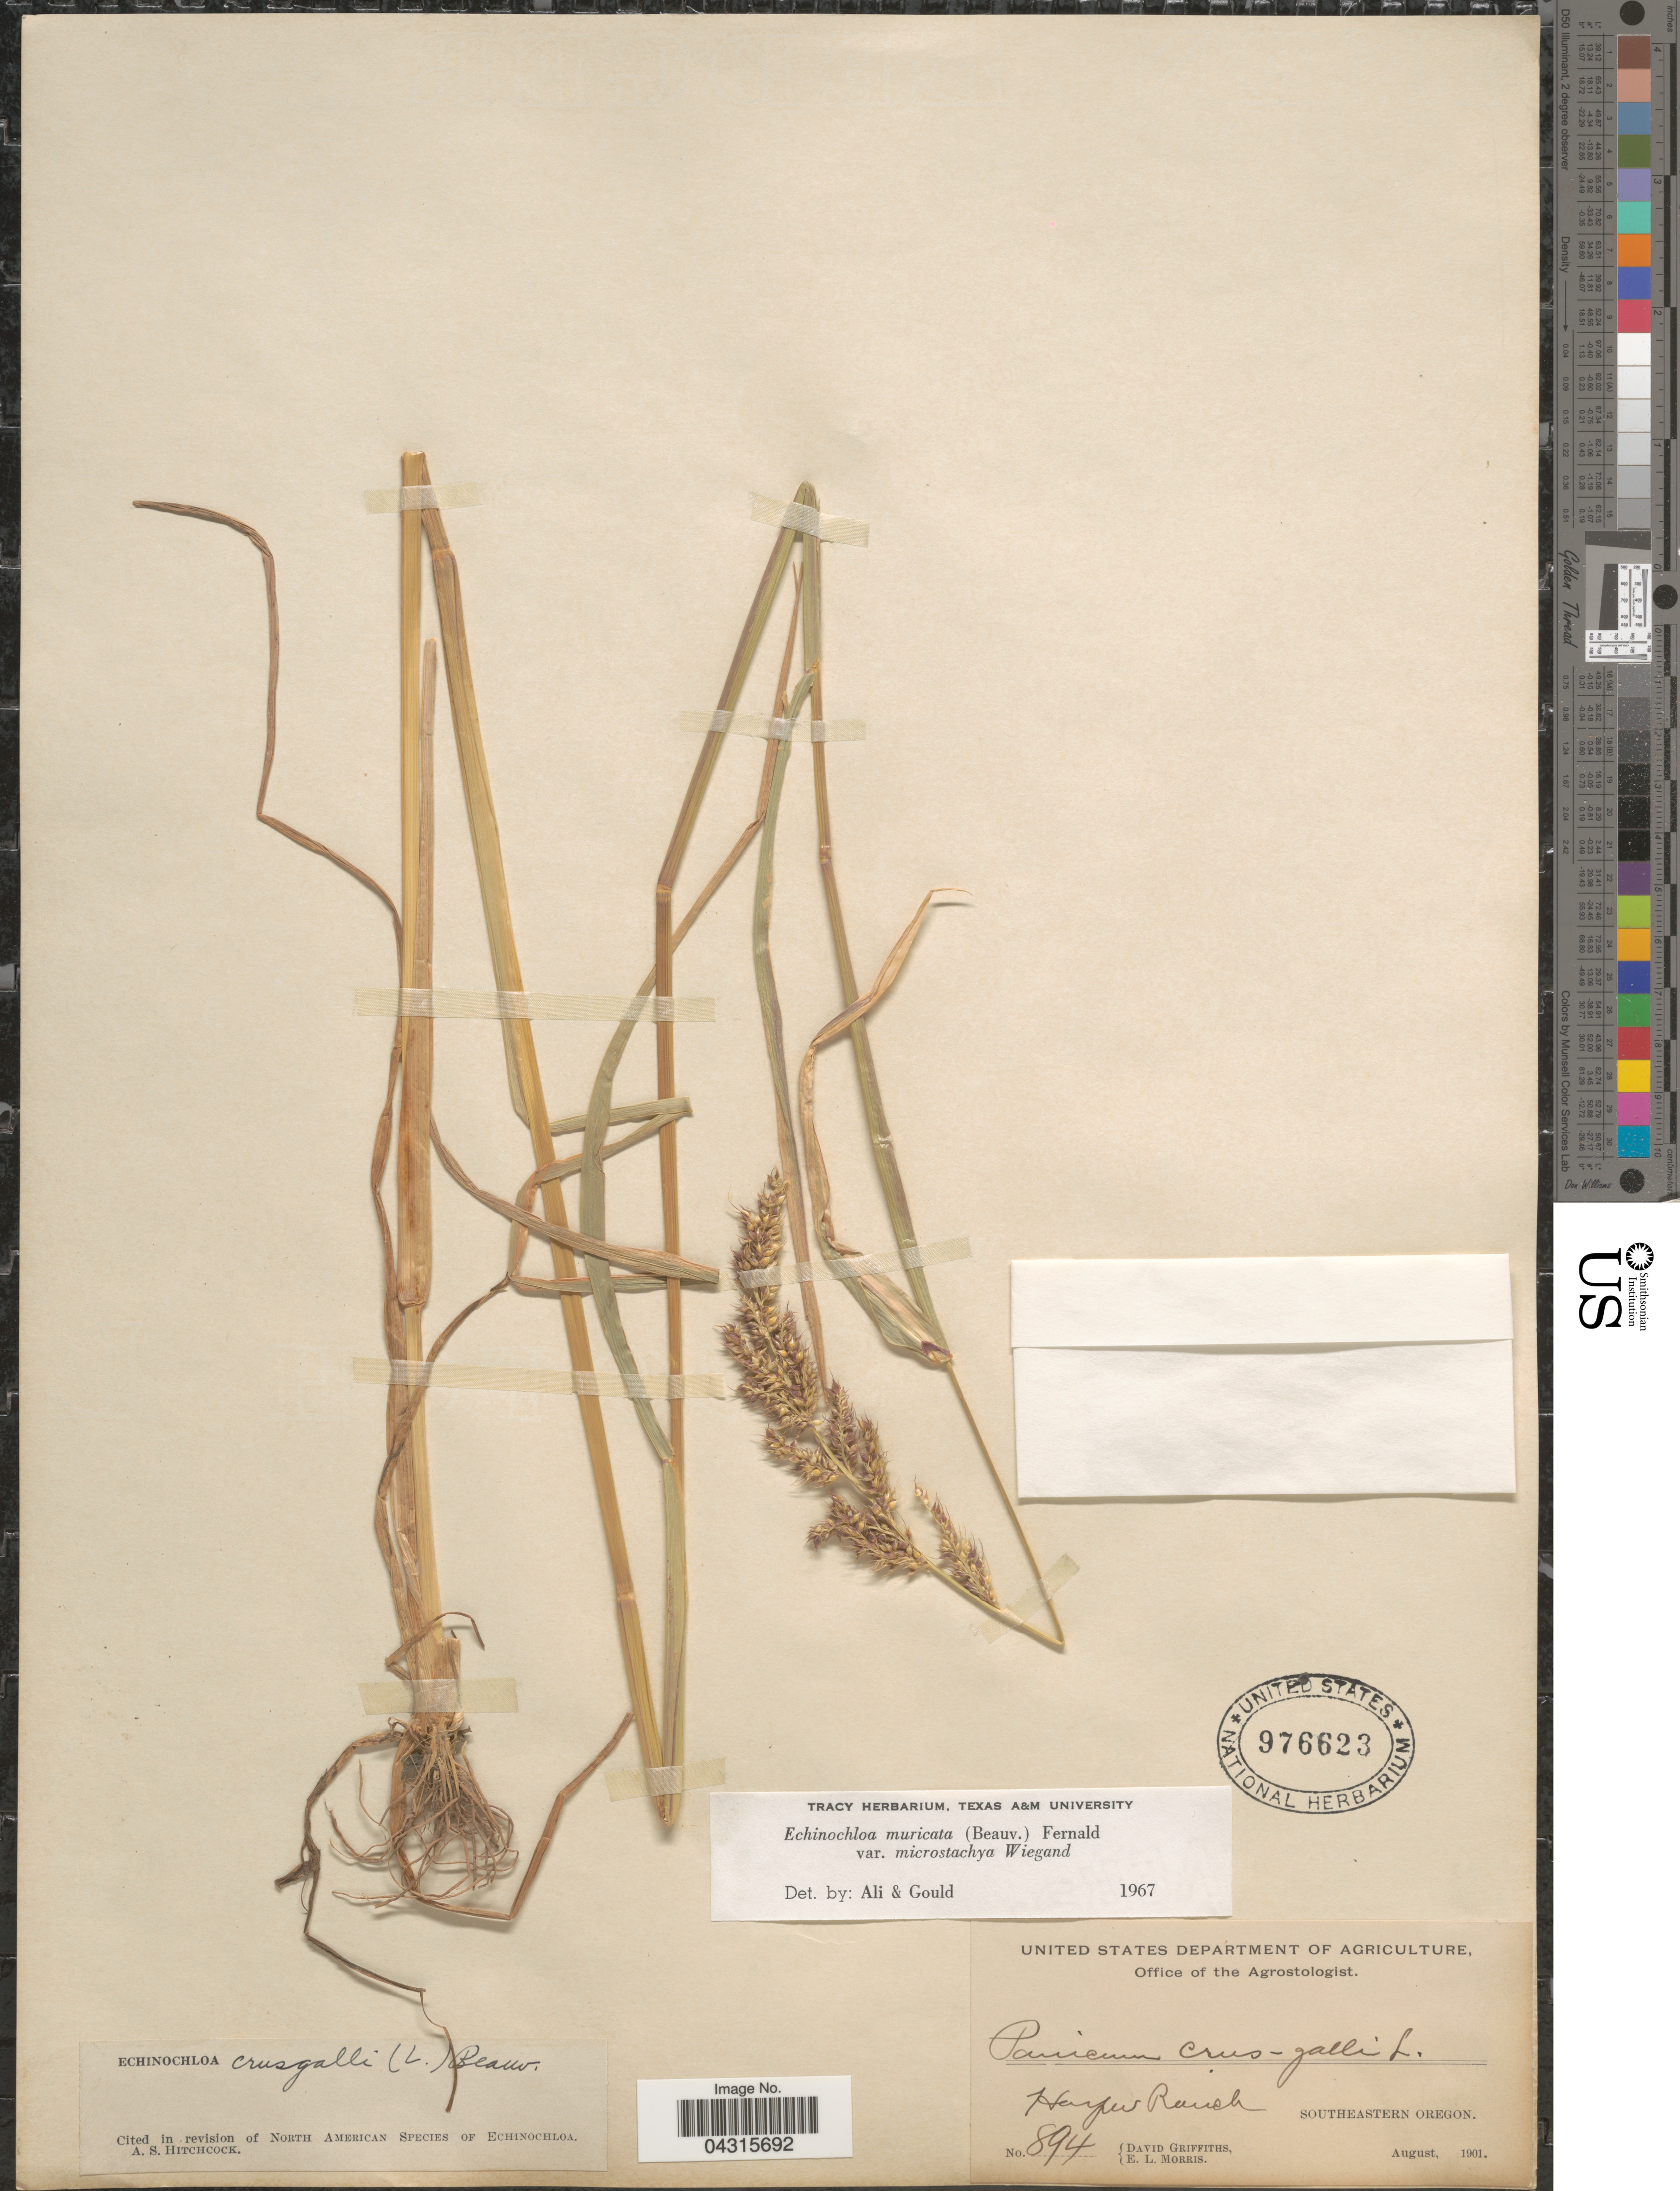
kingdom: Plantae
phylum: Tracheophyta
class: Liliopsida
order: Poales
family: Poaceae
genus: Echinochloa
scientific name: Echinochloa muricata var. microstachya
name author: Wiegand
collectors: D. Griffiths & E. Morris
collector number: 894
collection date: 1901-08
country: United States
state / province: Oregon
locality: Harpers Ranch. Southeastern Oregon.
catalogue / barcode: US 976623